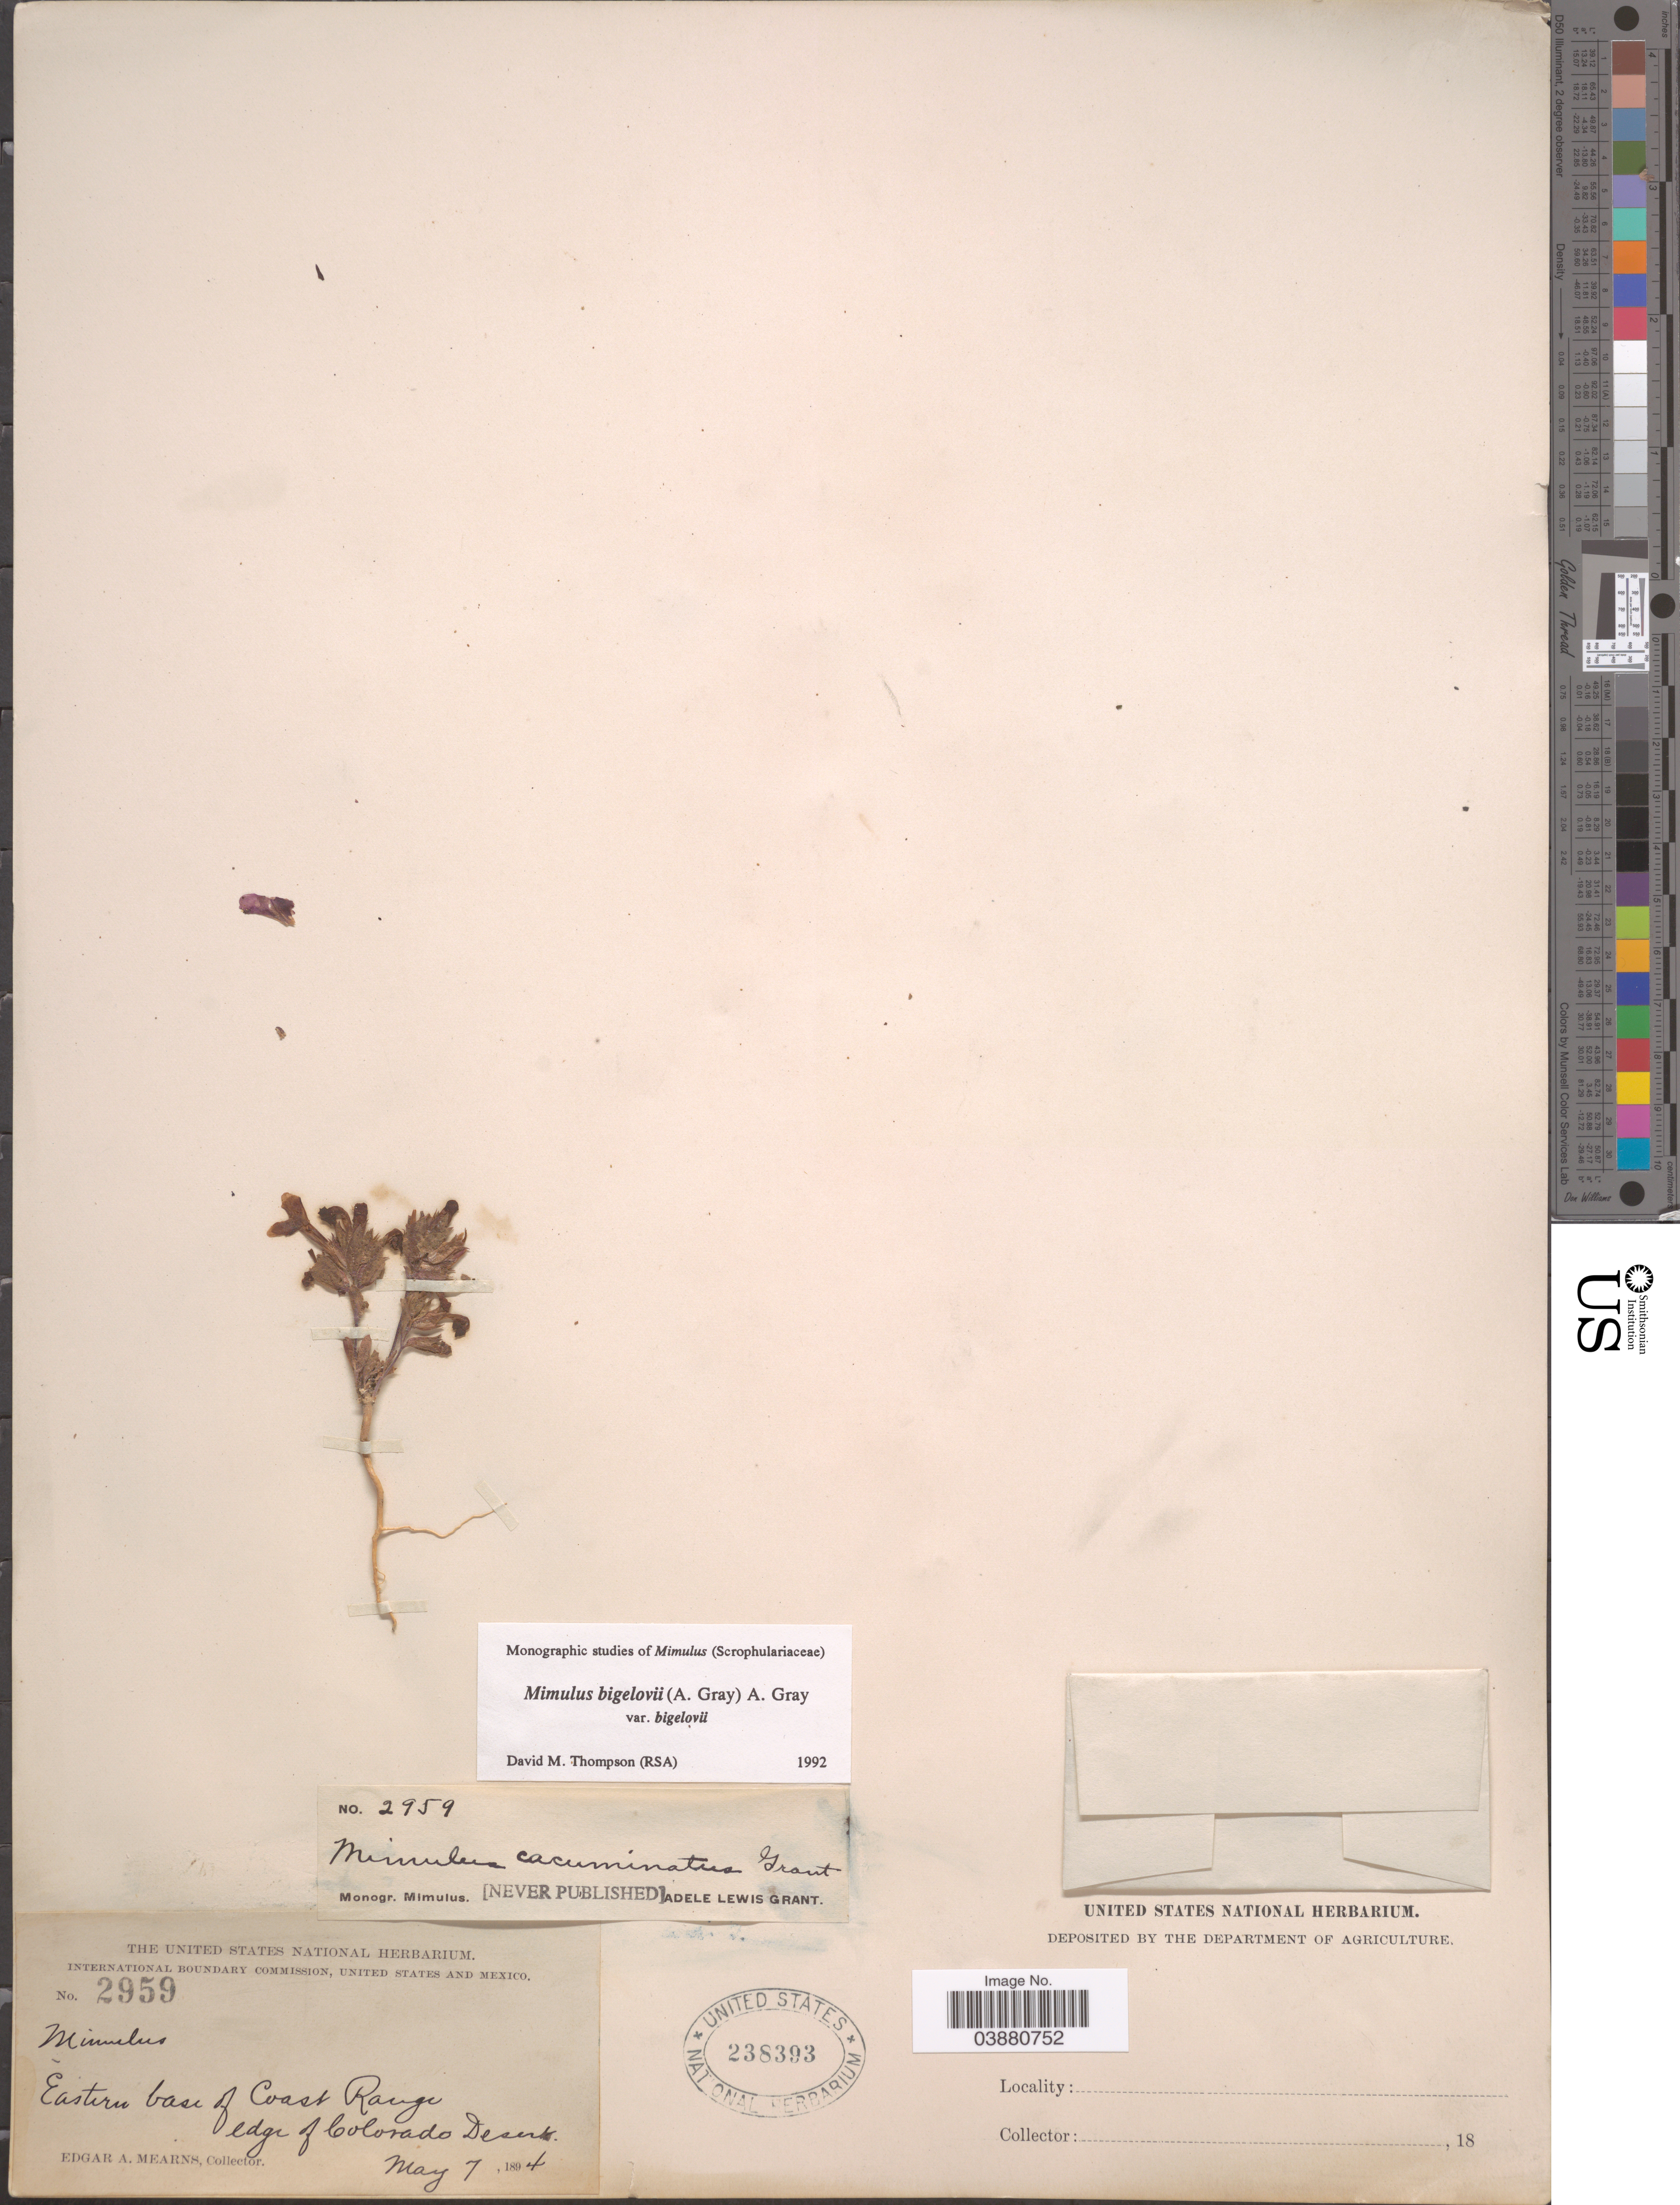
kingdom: Plantae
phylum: Tracheophyta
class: Magnoliopsida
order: Lamiales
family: Phrymaceae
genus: Mimulus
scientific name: Mimulus bigelovii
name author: (A. Gray) G.L. Nesom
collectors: E. A. Mearns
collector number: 2959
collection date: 1894-05-07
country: United States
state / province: Colorado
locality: Eastern base of Coast Range, edge of Colorado Desert.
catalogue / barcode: US 238393